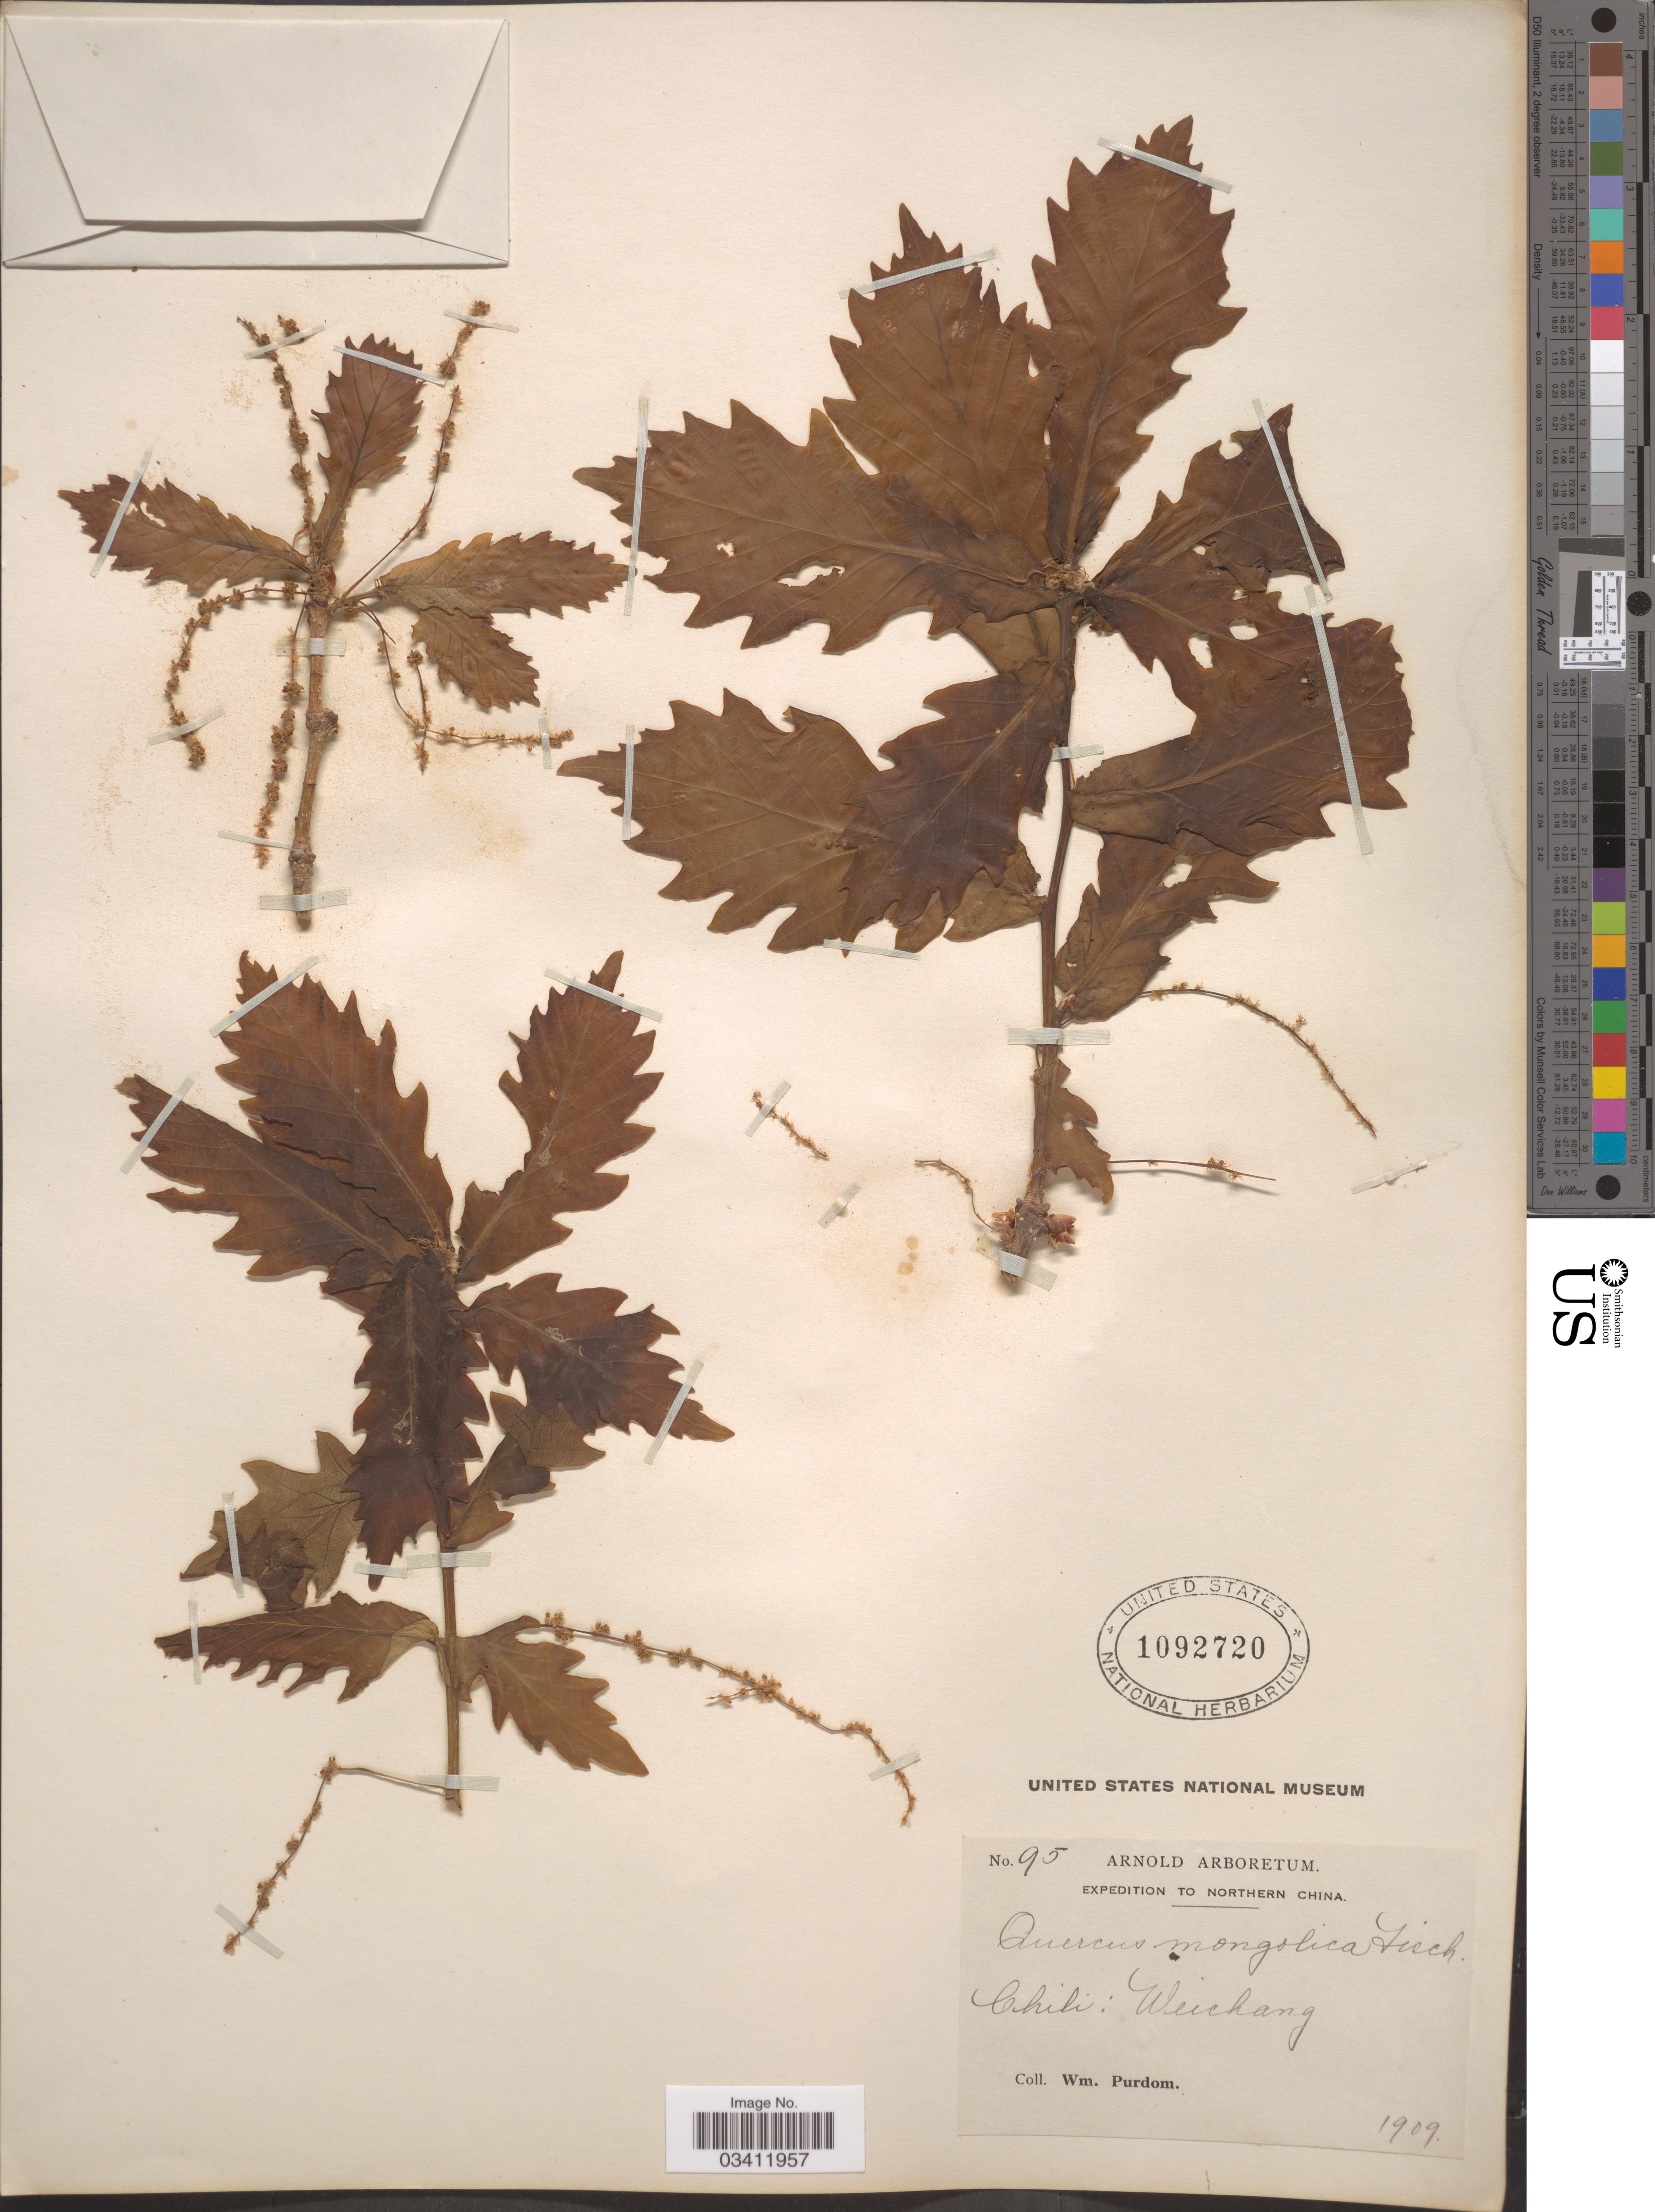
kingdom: Plantae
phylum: Tracheophyta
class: Magnoliopsida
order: Fagales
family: Fagaceae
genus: Quercus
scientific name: Quercus mongolica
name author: Fisch. ex Ledeb.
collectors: W. Purdom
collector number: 95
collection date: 1909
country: China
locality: Northern China. Chili: Weichang.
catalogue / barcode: US 1092720